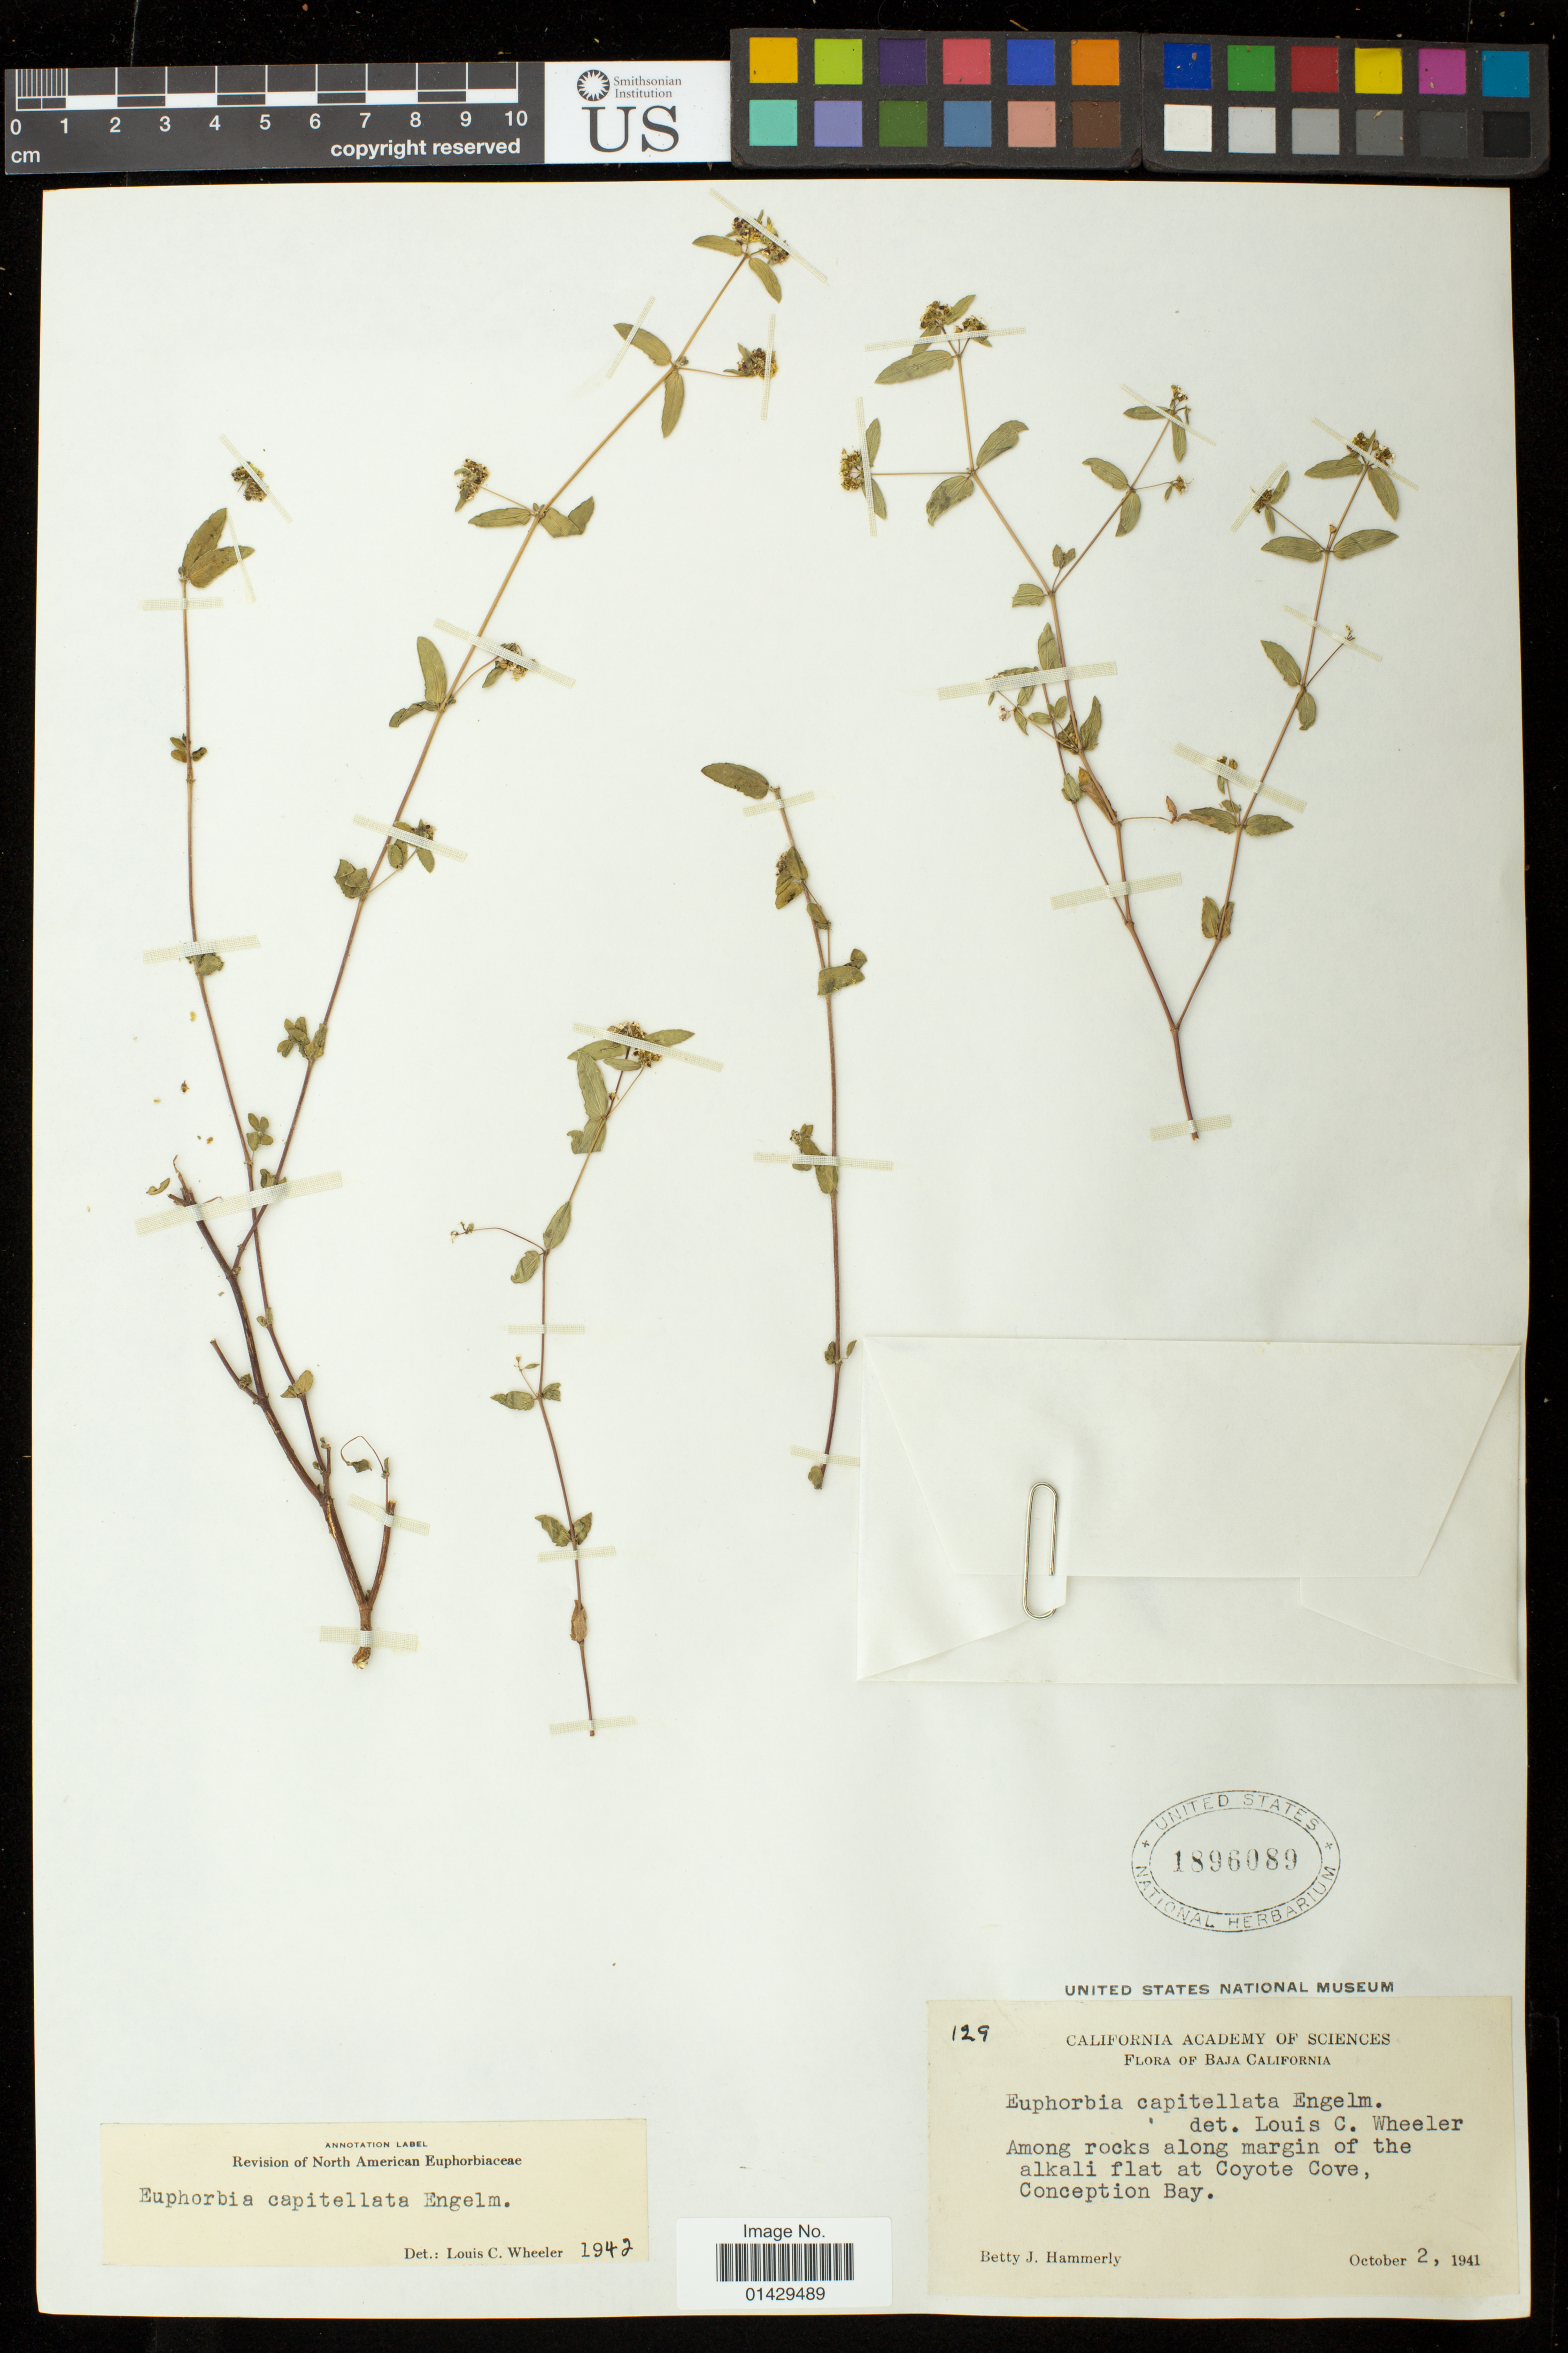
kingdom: Plantae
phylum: Tracheophyta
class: Magnoliopsida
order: Malpighiales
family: Euphorbiaceae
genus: Euphorbia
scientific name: Euphorbia capitellata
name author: Engelm. in Emory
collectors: B. J. Hammerly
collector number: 129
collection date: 1941-10-02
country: Mexico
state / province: Baja California Sur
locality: Among rocks along margin of the alkali flat at Coyote Cove, Conception Bay.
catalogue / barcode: US 1896089